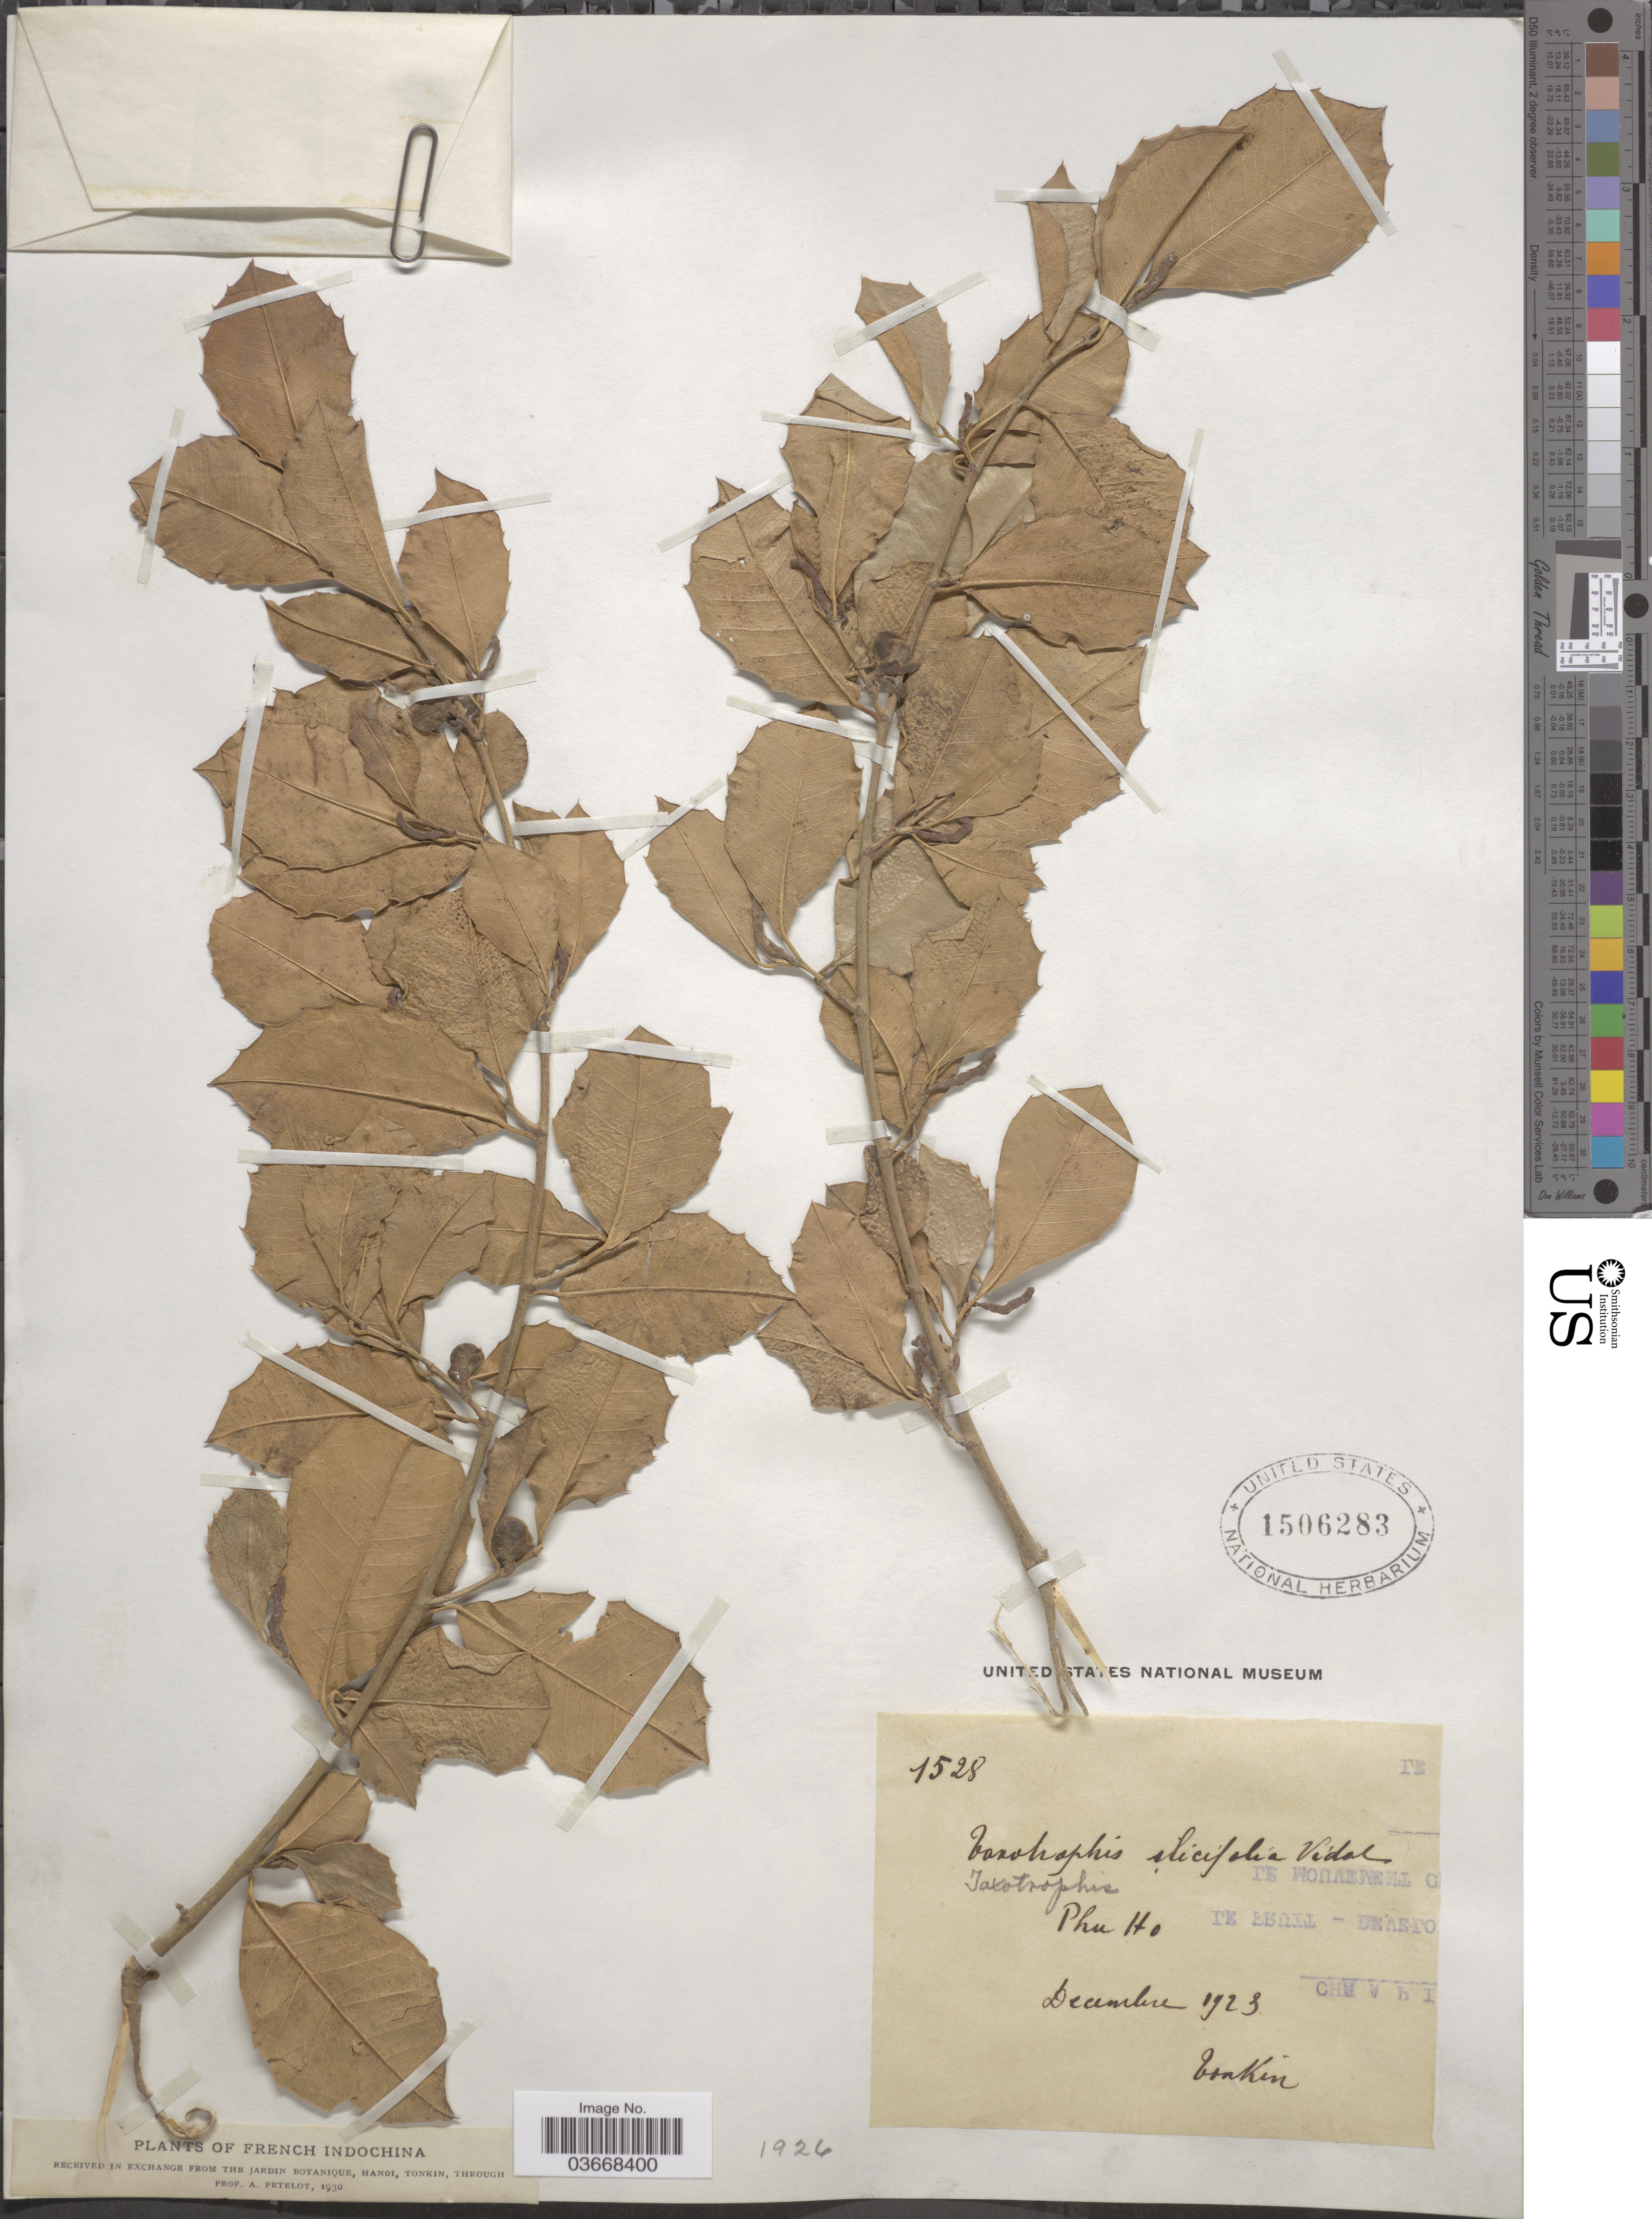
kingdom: Plantae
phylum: Tracheophyta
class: Magnoliopsida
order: Rosales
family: Moraceae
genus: Taxotrophis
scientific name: Taxotrophis ilicifolia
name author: (Kurz) S. Vidal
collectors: A. Petelot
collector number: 1528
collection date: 1923-12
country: Vietnam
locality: French Indochina. Phu Ho.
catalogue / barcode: US 1506283